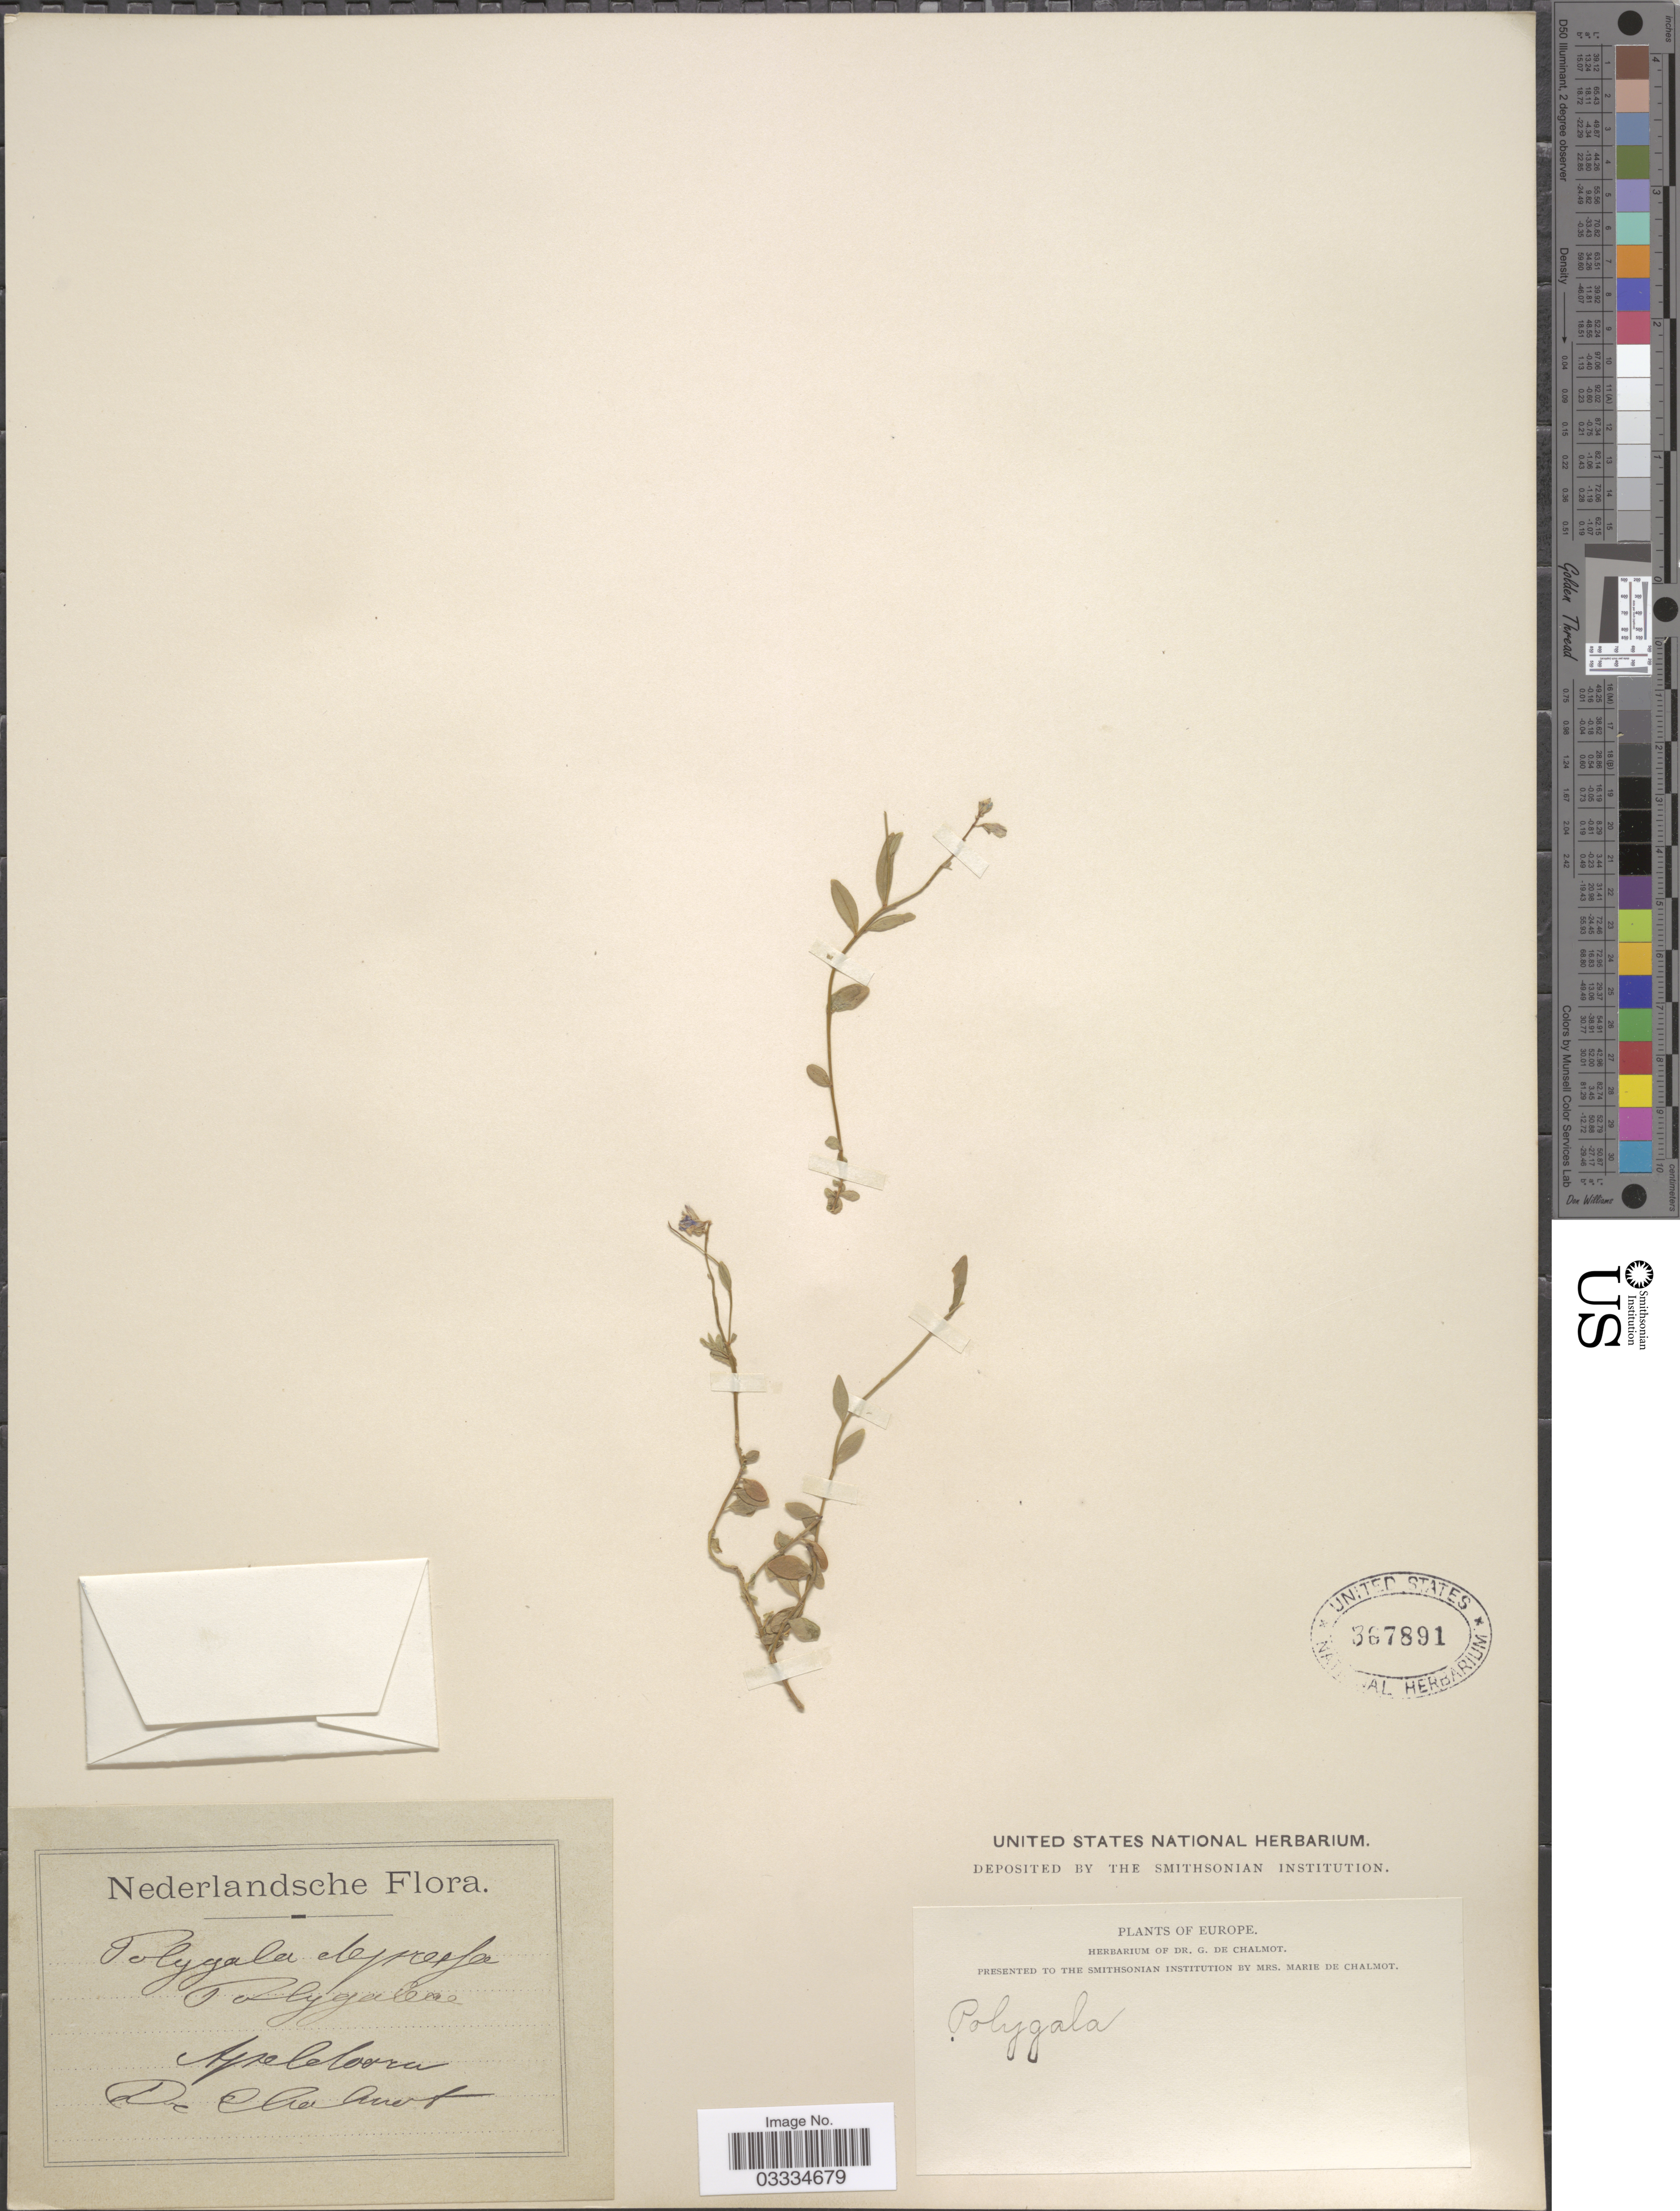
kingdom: Plantae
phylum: Tracheophyta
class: Magnoliopsida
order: Fabales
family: Polygalaceae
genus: Polygala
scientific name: Polygala depressa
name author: Wender.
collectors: G. de Chalmot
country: Netherlands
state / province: Gelderland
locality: Appeldoorn.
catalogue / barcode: US 367891